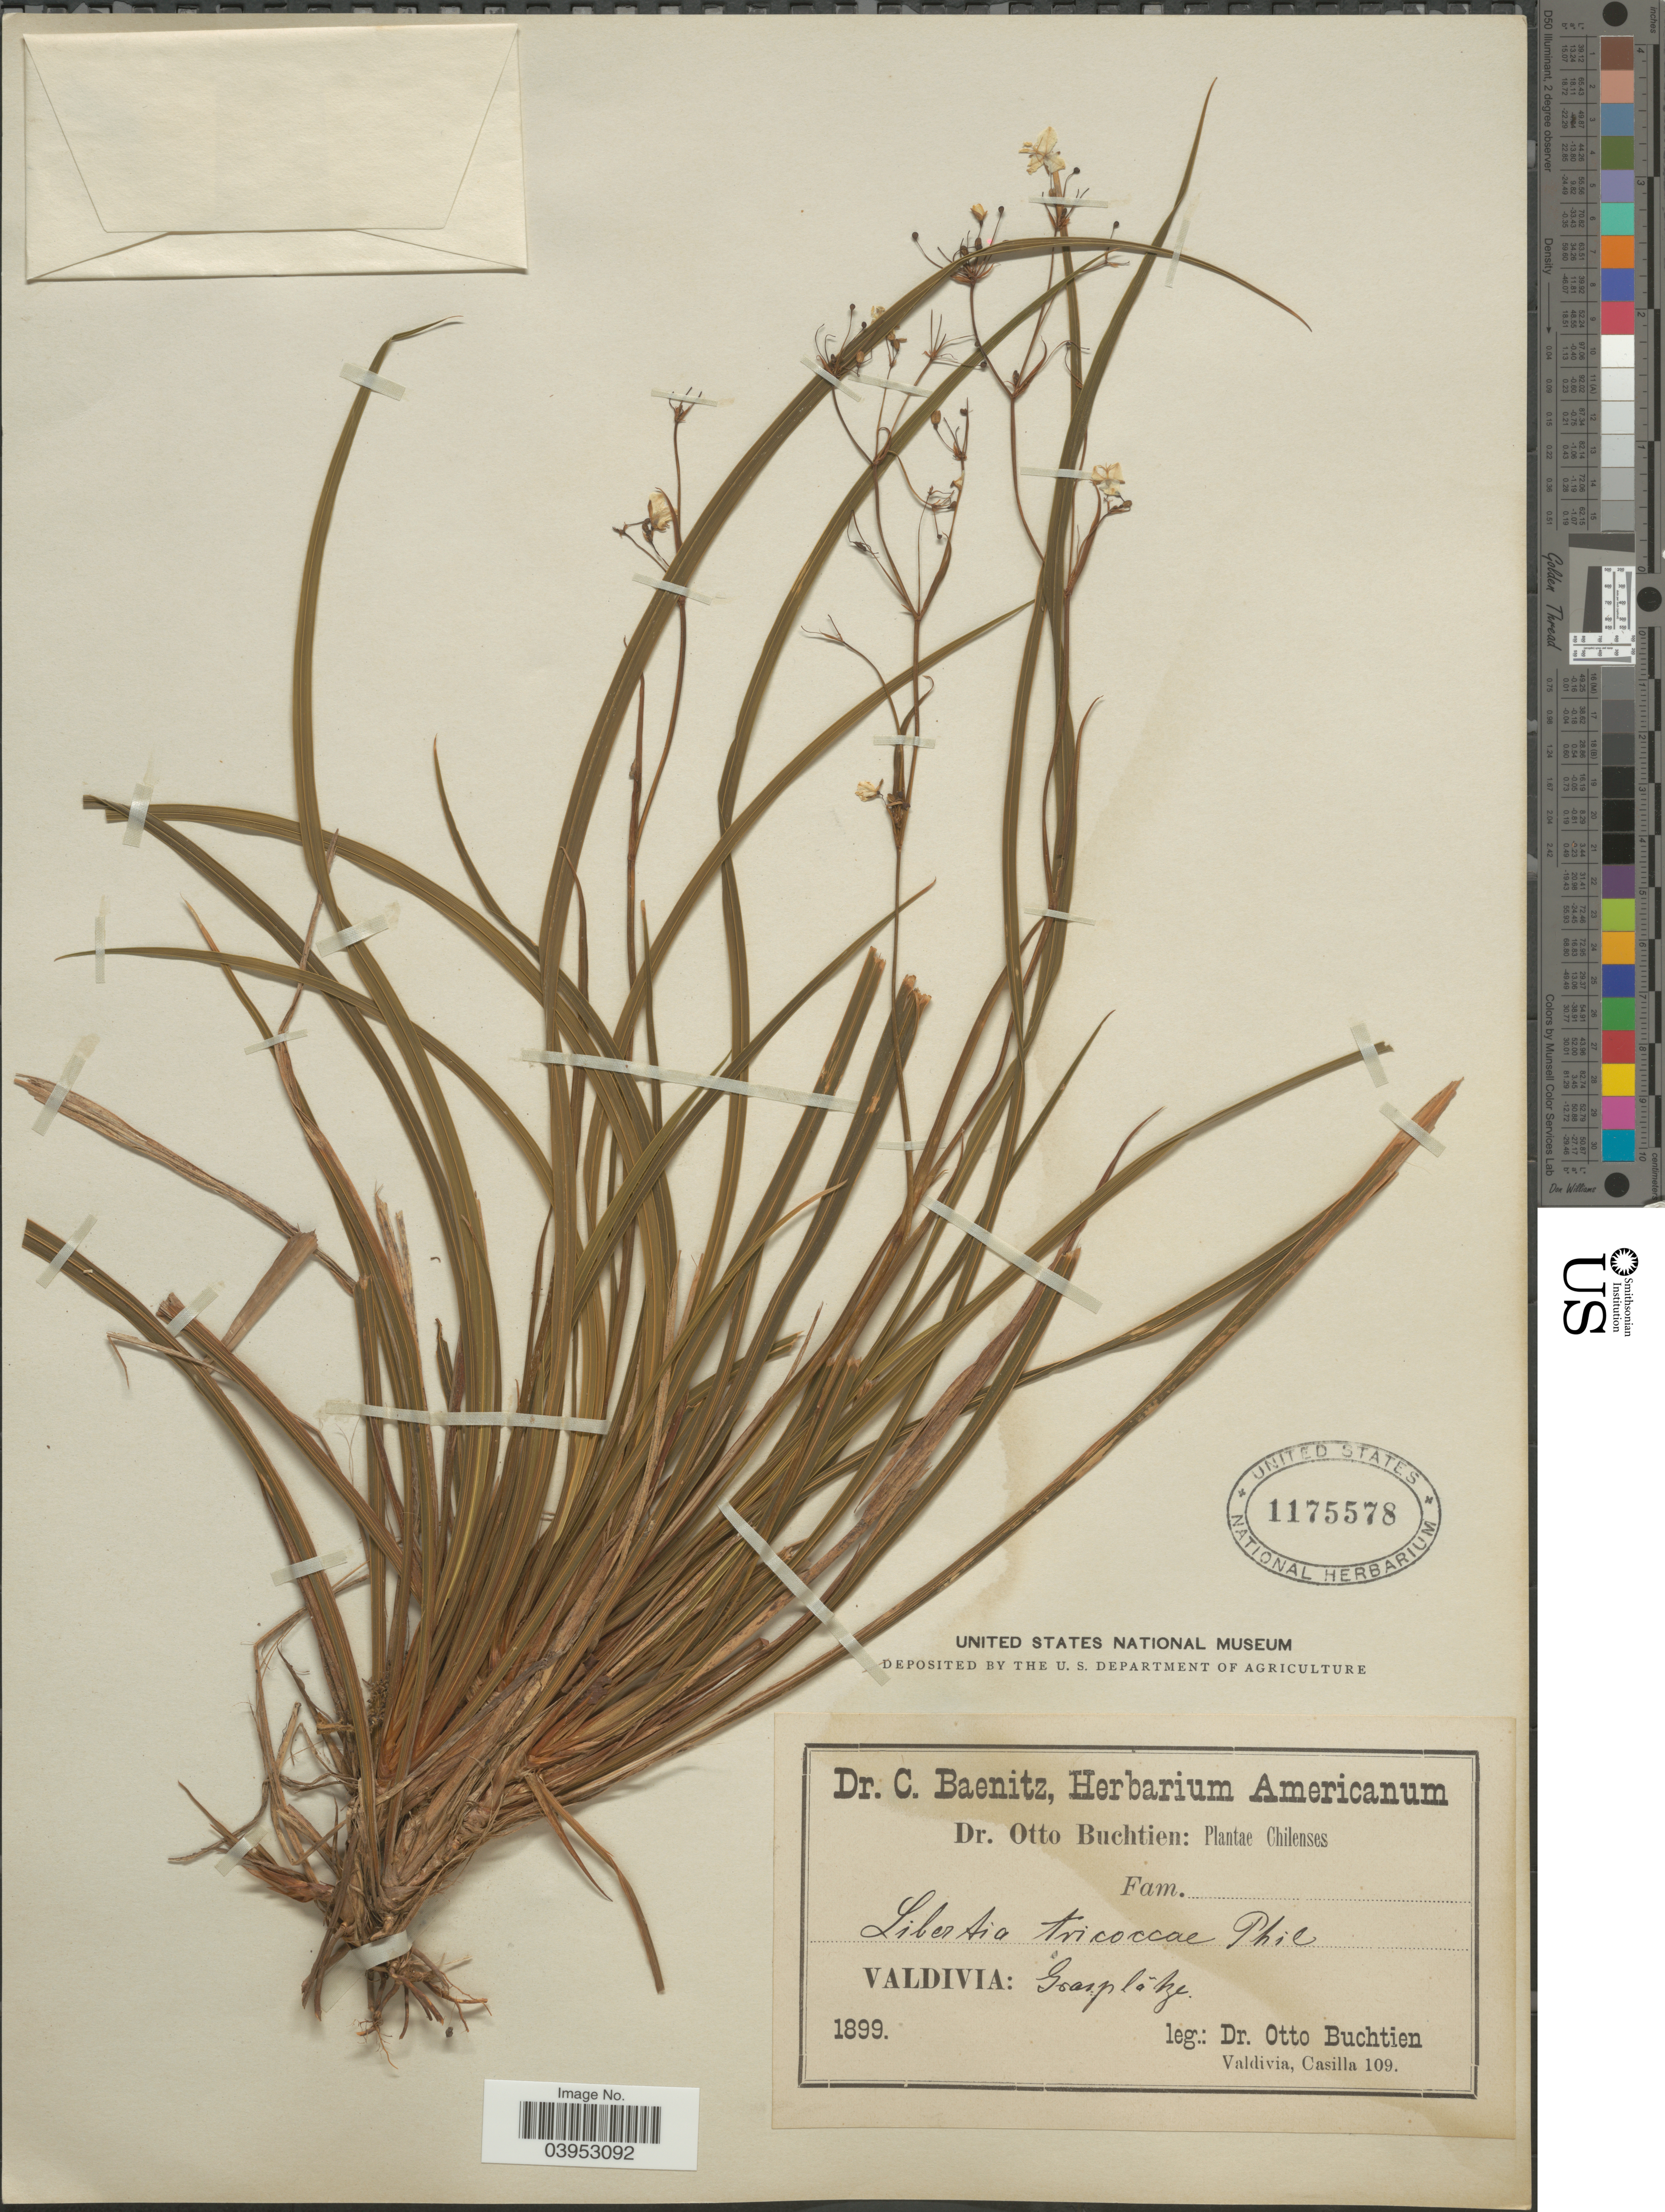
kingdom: Plantae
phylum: Tracheophyta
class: Liliopsida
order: Asparagales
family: Iridaceae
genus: Libertia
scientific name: Libertia tricocca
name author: Phil.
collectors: O. Buchtien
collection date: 1899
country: Chile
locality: Valdivia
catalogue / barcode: US 1175578